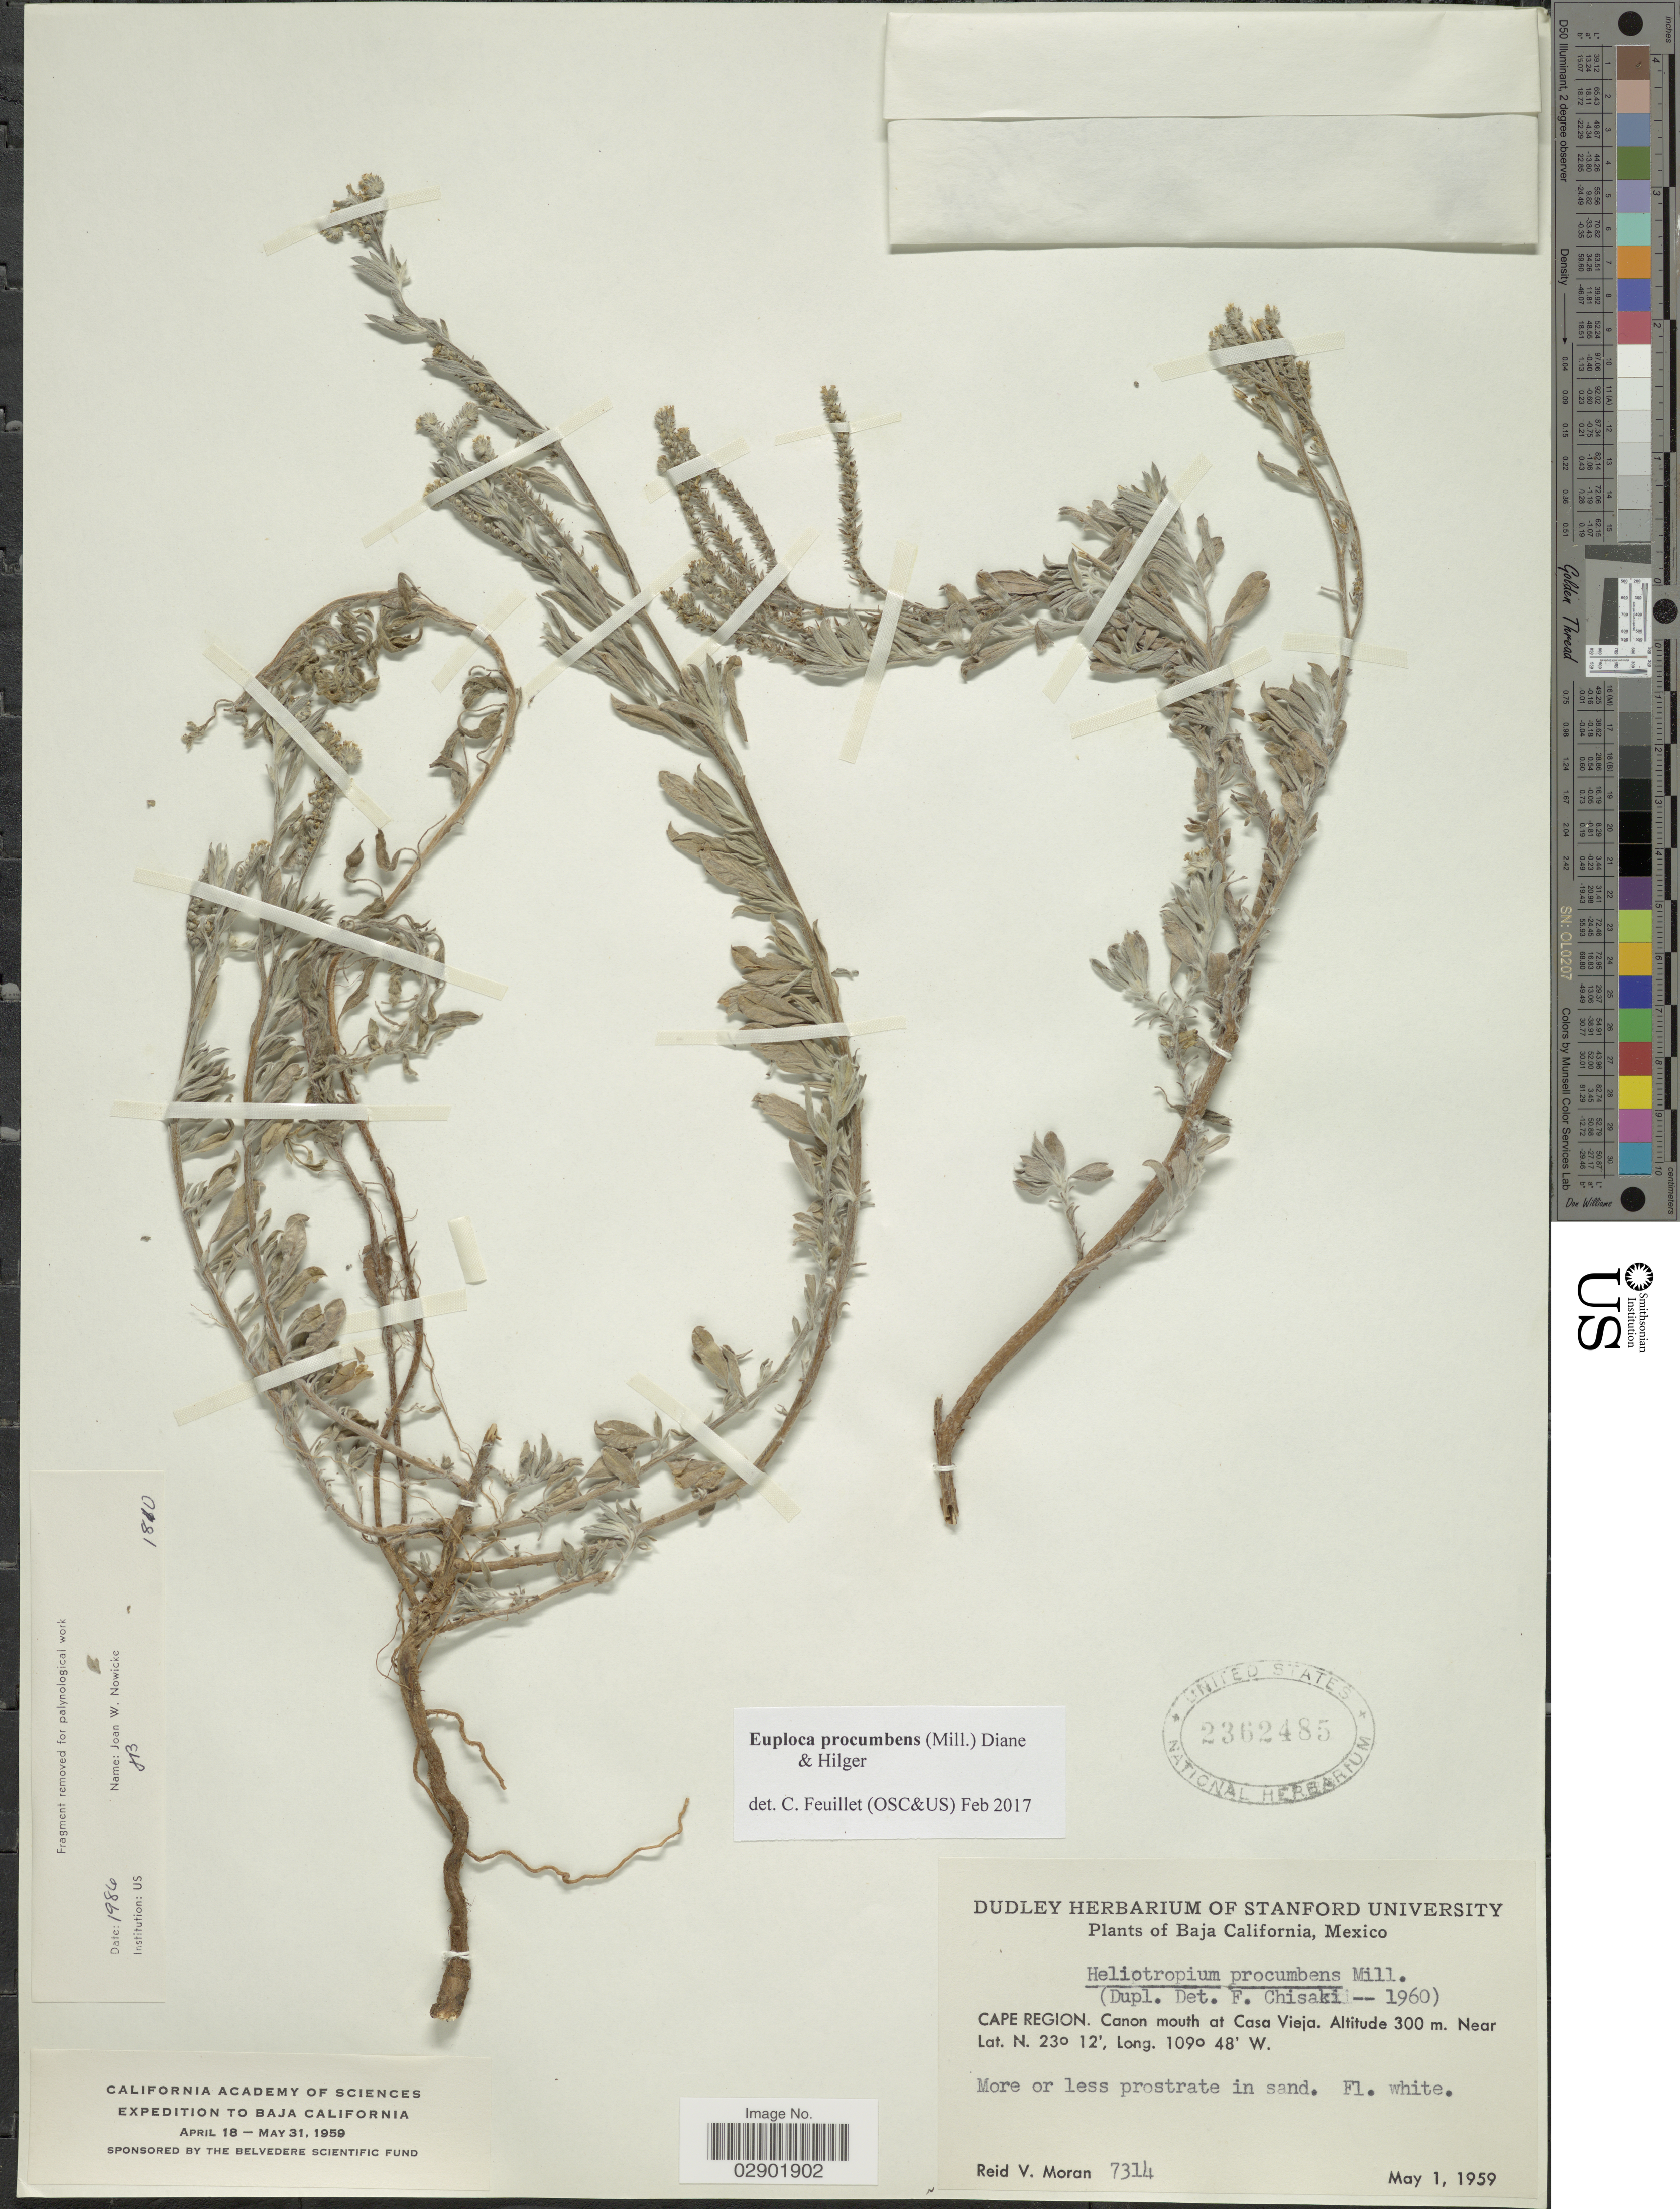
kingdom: Plantae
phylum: Tracheophyta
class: Magnoliopsida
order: Boraginales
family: Heliotropiaceae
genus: Euploca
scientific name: Euploca procumbens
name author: (Mill.) Diane & Hilger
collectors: R. V. Moran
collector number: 7314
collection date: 1959-05-01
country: Mexico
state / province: Baja California Sur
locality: Cape Region. Canon mouth at Casa Vieja.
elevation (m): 300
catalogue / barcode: US 2362485